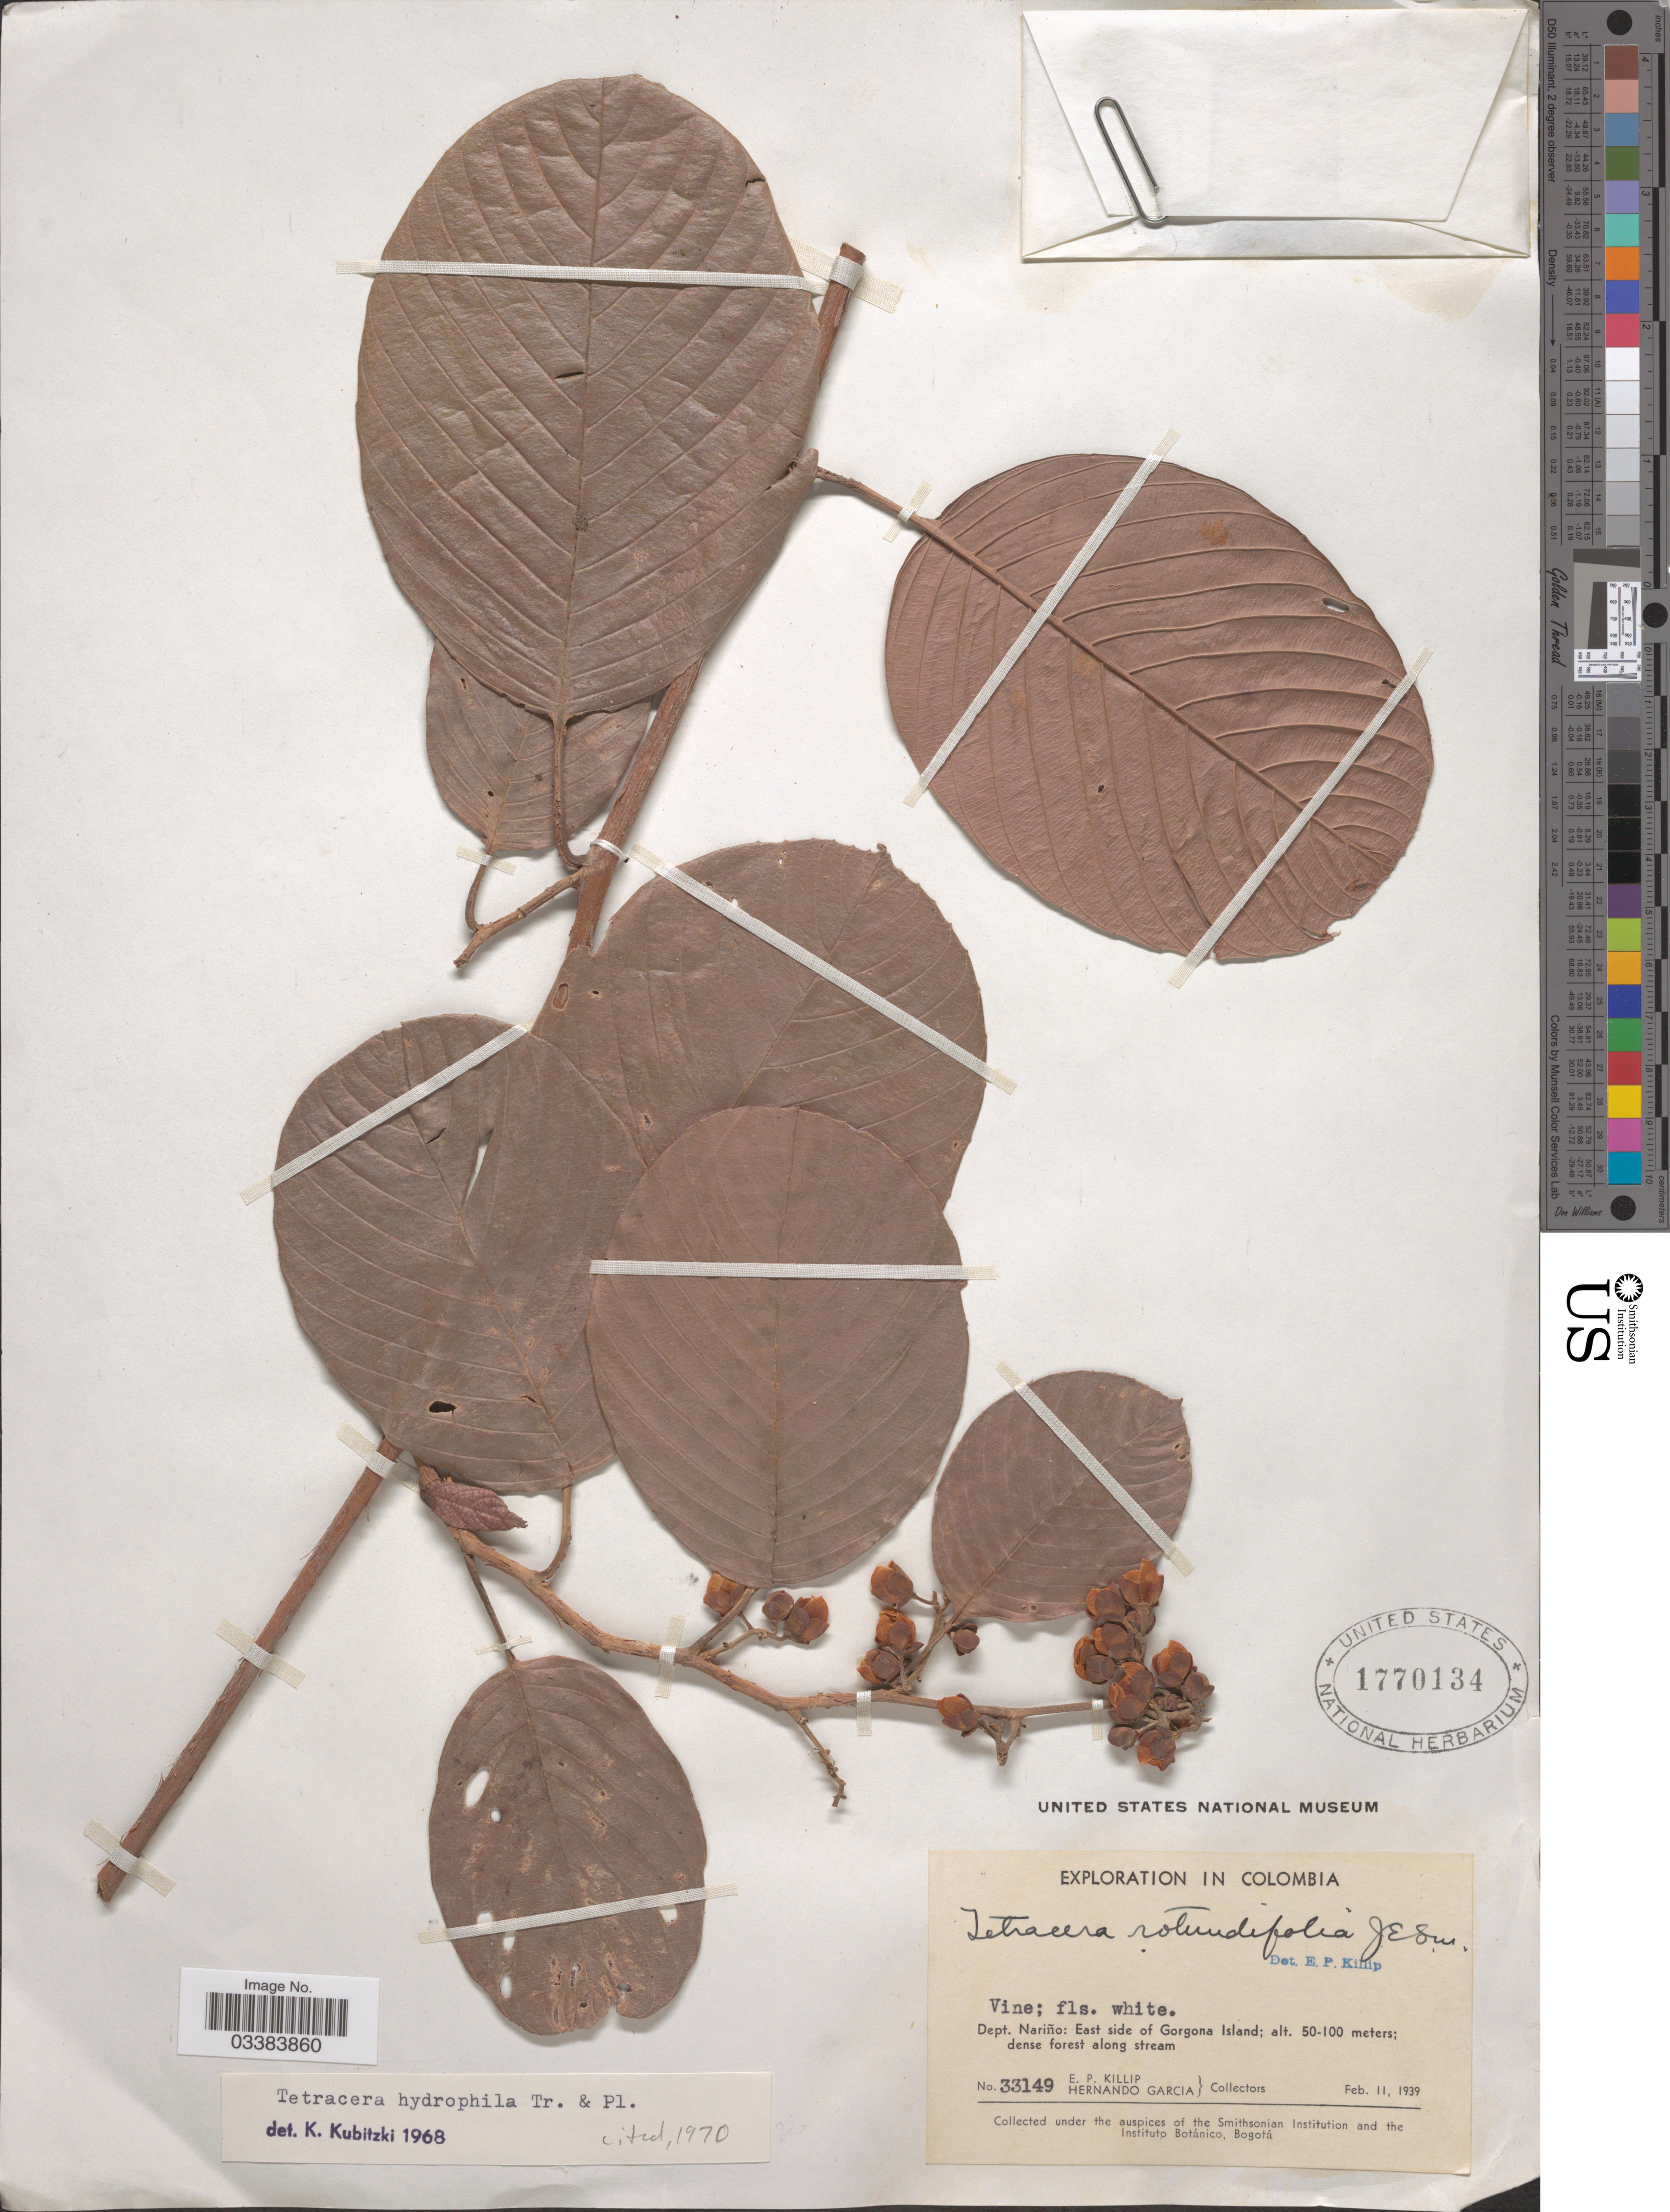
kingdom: Plantae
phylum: Tracheophyta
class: Magnoliopsida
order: Dilleniales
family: Dilleniaceae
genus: Tetracera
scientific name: Tetracera hydrophila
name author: Triana & Planch.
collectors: E. P. Killip & H. Garcia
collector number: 33149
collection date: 1939-02-11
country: Colombia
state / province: Nariño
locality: Dept. Nariño: East side of Gorgona Island.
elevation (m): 50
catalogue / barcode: US 1770134